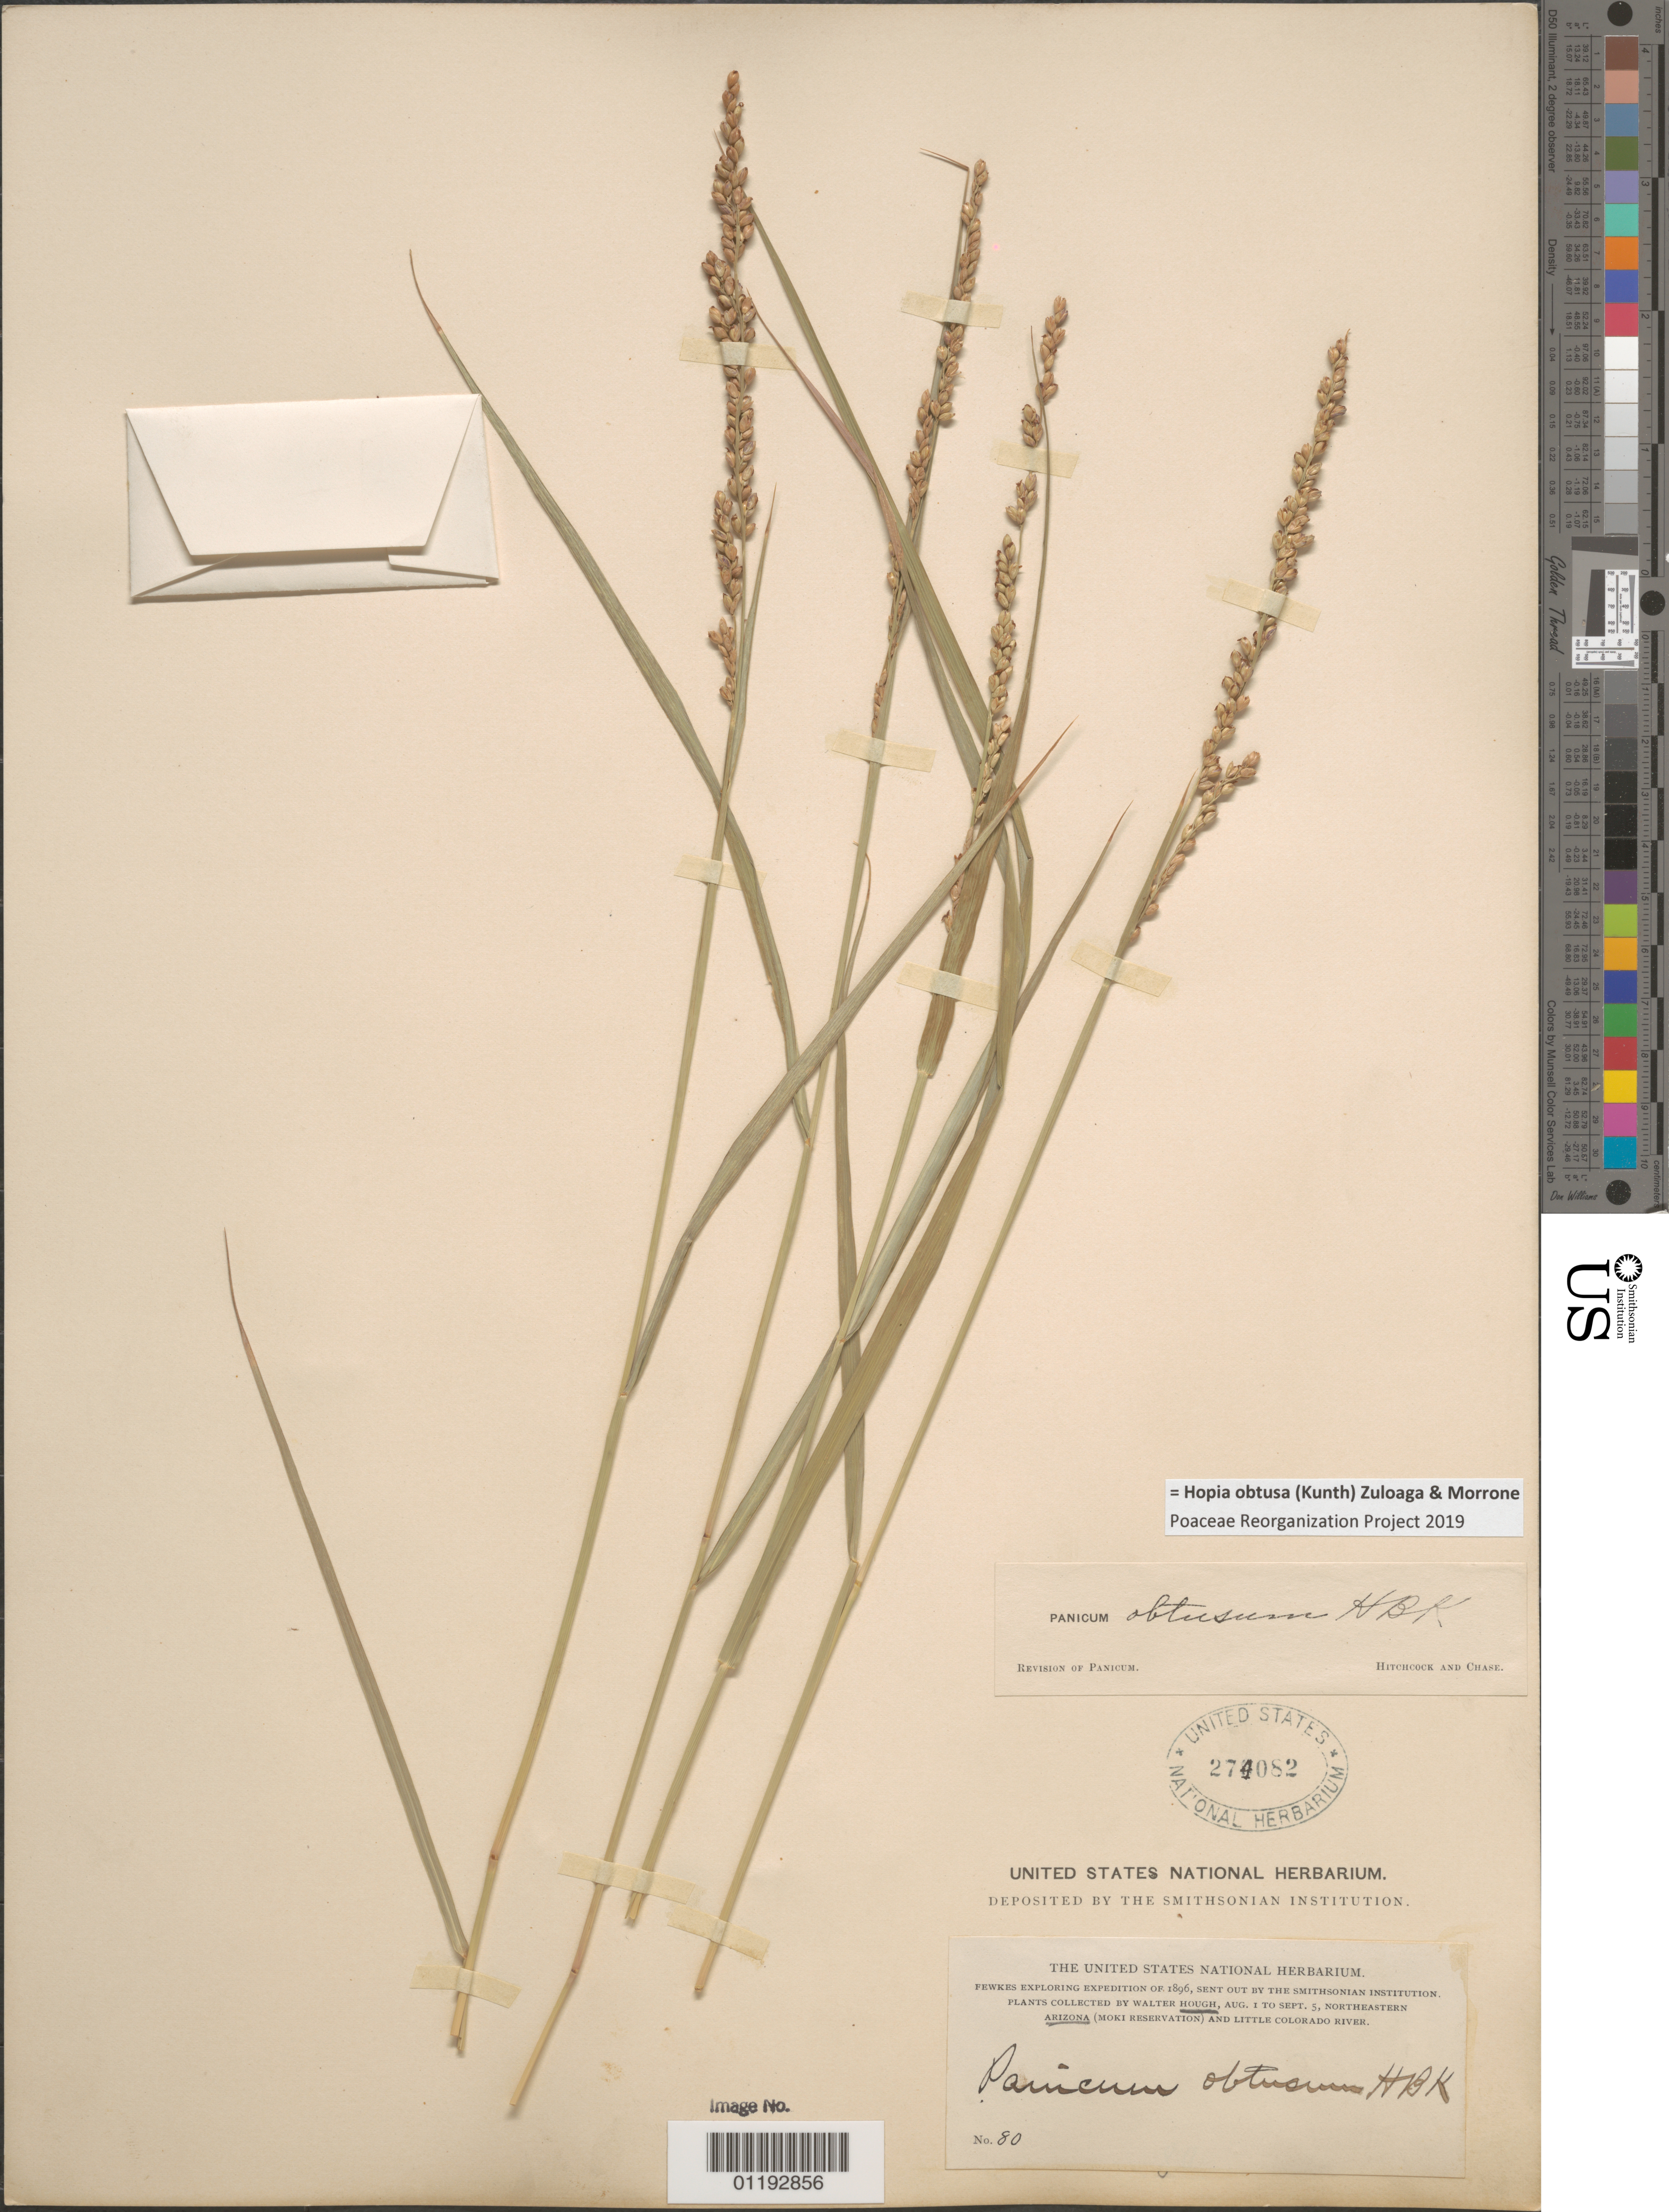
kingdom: Plantae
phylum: Tracheophyta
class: Liliopsida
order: Poales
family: Poaceae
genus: Panicum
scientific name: Panicum obtusum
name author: Kunth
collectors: W. Hough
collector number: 80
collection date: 1896-08-01/1896-09-05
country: United States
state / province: Arizona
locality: Moki Reservation and Little Colorado River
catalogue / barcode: US 274082